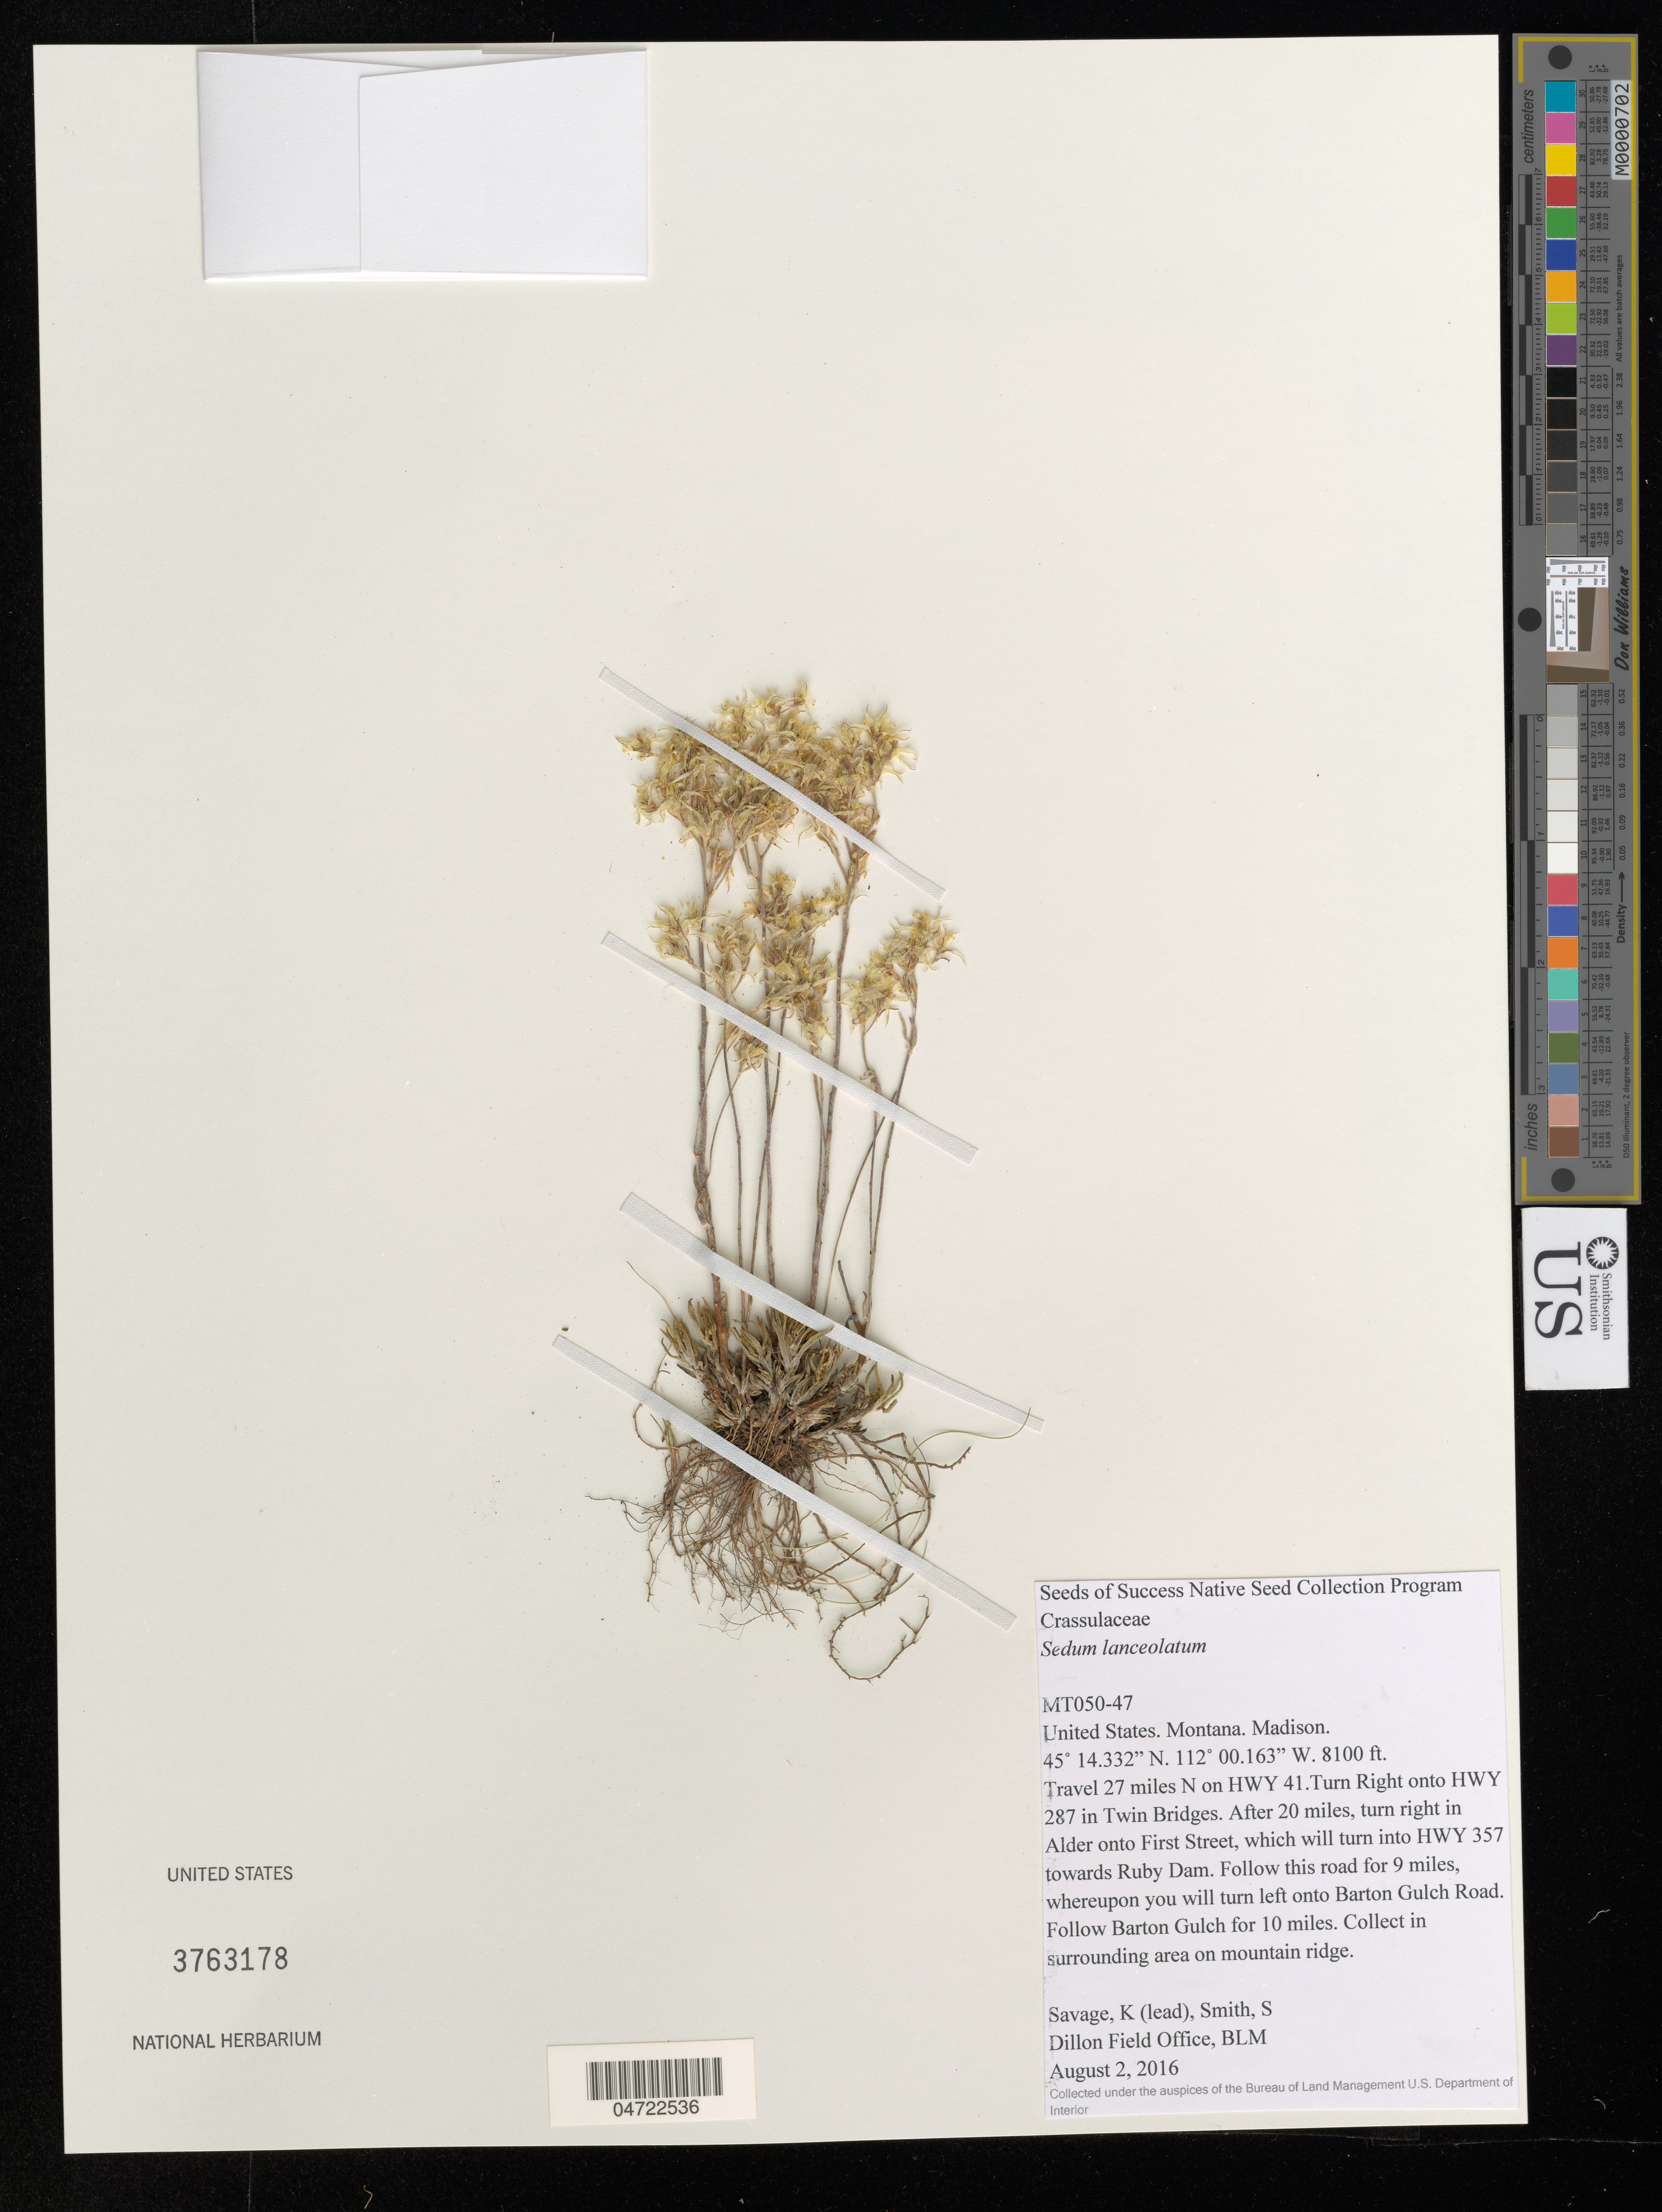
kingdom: Plantae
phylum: Tracheophyta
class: Magnoliopsida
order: Saxifragales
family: Crassulaceae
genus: Sedum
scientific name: Sedum lanceolatum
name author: Torr.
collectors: K. Savage & S. Smith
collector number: MT050-47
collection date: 2016-08-02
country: United States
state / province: Montana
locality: Madison. Travel 27 miles N on HWY 41. Turn Right onto HWY 287 in Twin Bridges. After 20 miles, turn right in Alder onto First Street, which will turn into HWY 357 towards Ruby Dam. Follow this road for 9 miles, whereupon you will turn left onto Barton Gulch Road. Follow Barton Gulch for 10 miles. In surrounding area on mountain ridge.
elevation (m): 2469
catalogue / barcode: US 3763178